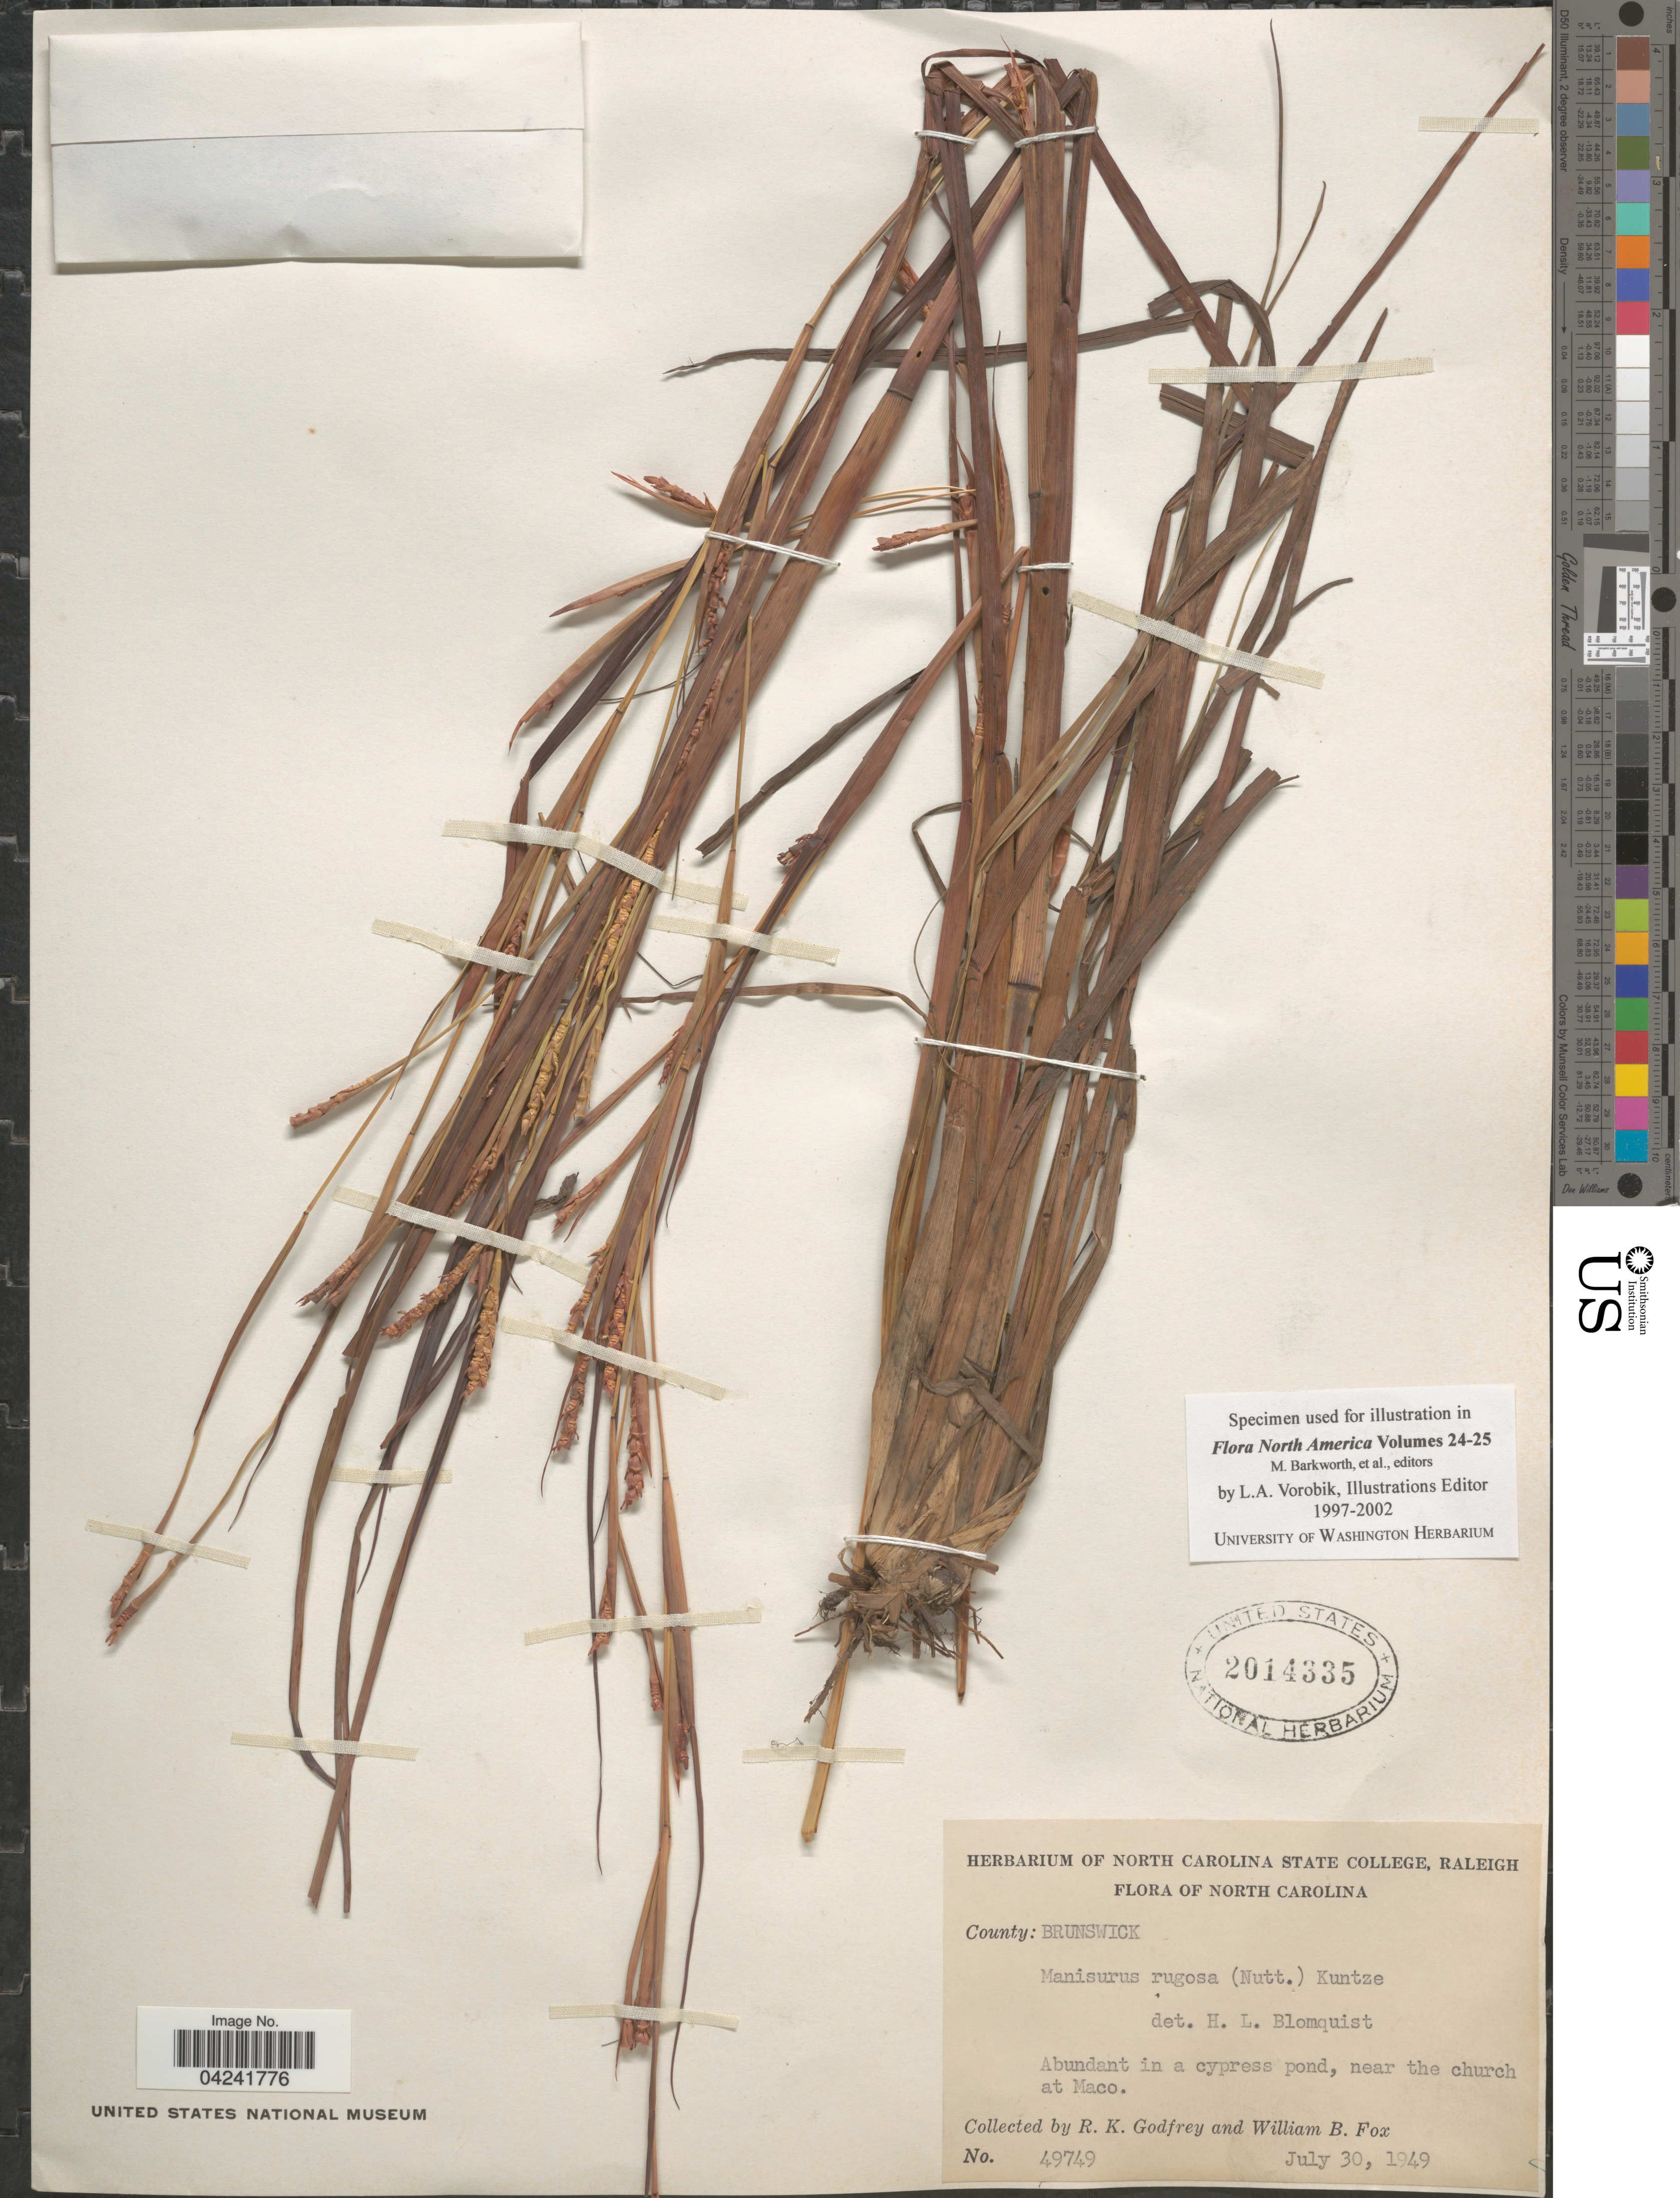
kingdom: Plantae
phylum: Tracheophyta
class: Liliopsida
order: Poales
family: Poaceae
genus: Mnesithea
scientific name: Mnesithea rugosa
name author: (Nutt.) de Koning & Sosef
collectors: R. K. Godfrey & W. B. Fox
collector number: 49749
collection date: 1949-07-30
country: United States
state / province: North Carolina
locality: County: Brunswick. Abundant in a cypress pond, near the church at Maco.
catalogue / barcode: US 2014335